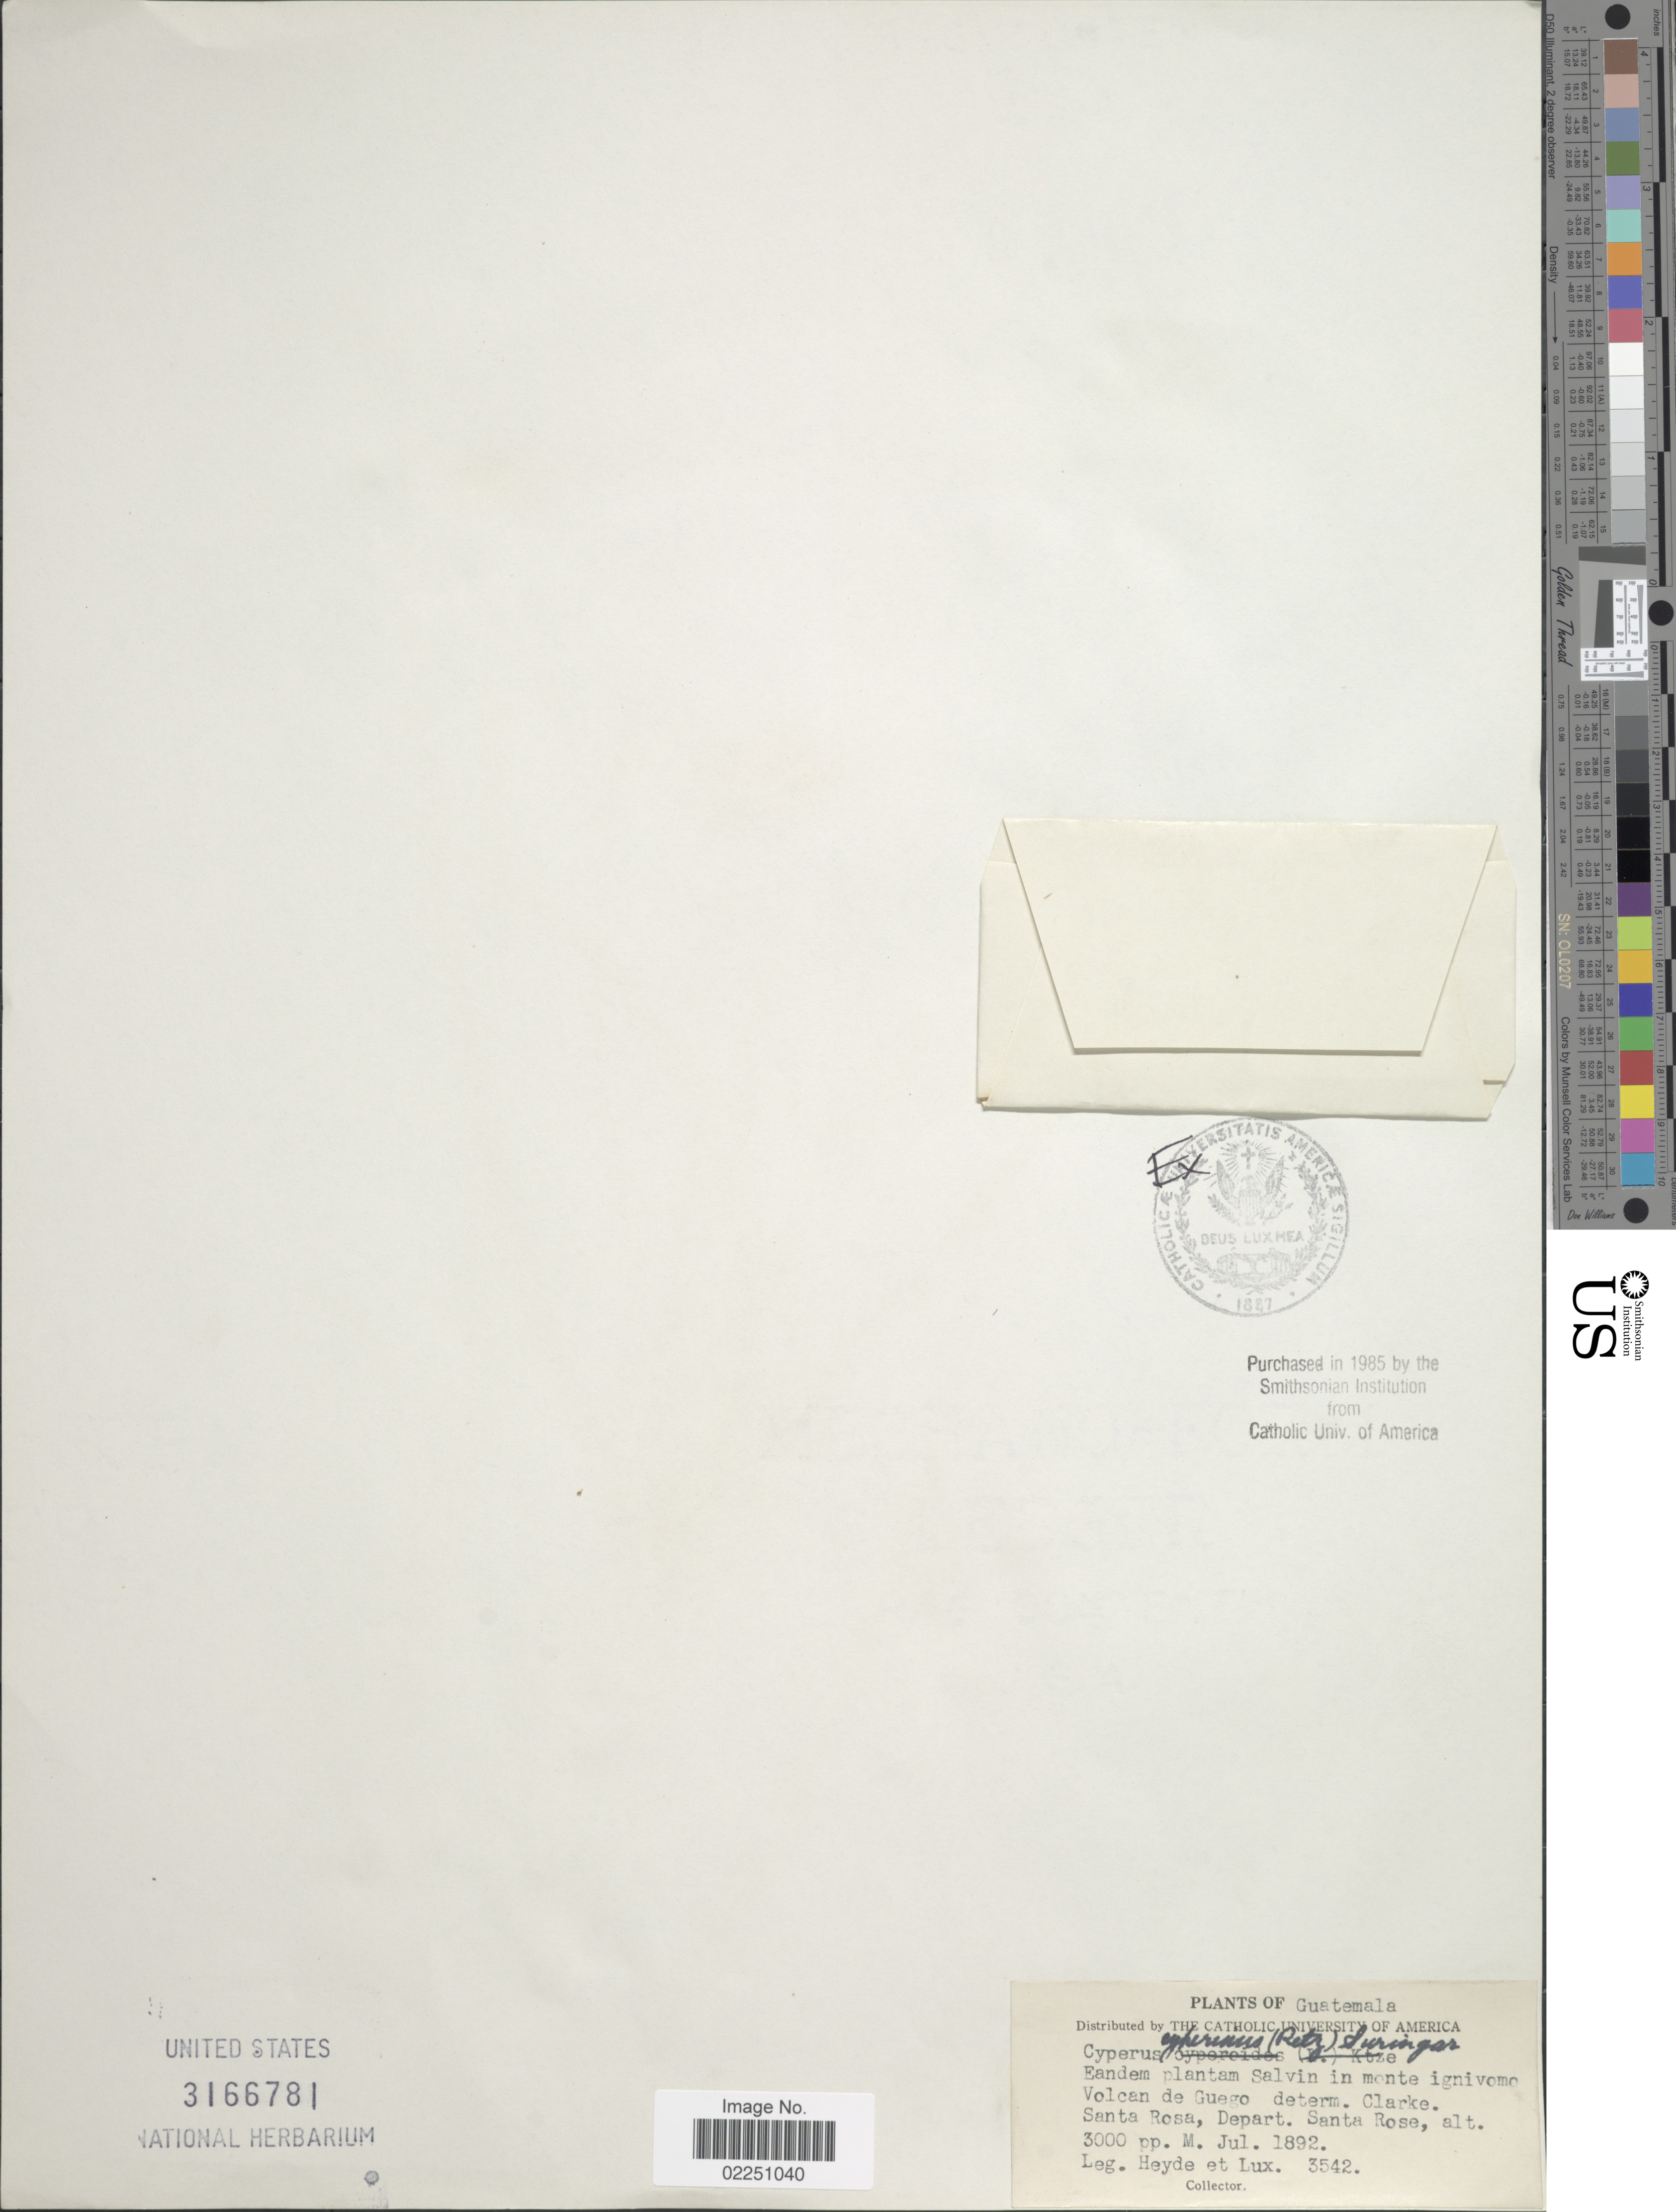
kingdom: Plantae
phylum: Tracheophyta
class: Liliopsida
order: Poales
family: Cyperaceae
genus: Cyperus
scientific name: Cyperus cyperinus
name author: (Retz.) Valck. Sur.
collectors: Heyde & Lux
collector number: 3542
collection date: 1892-07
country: Guatemala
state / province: Santa Rosa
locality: Eandem plantam Salvin in monte ignivomo Volcan de Guego. Santa Rosa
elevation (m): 914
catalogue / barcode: US 3166781